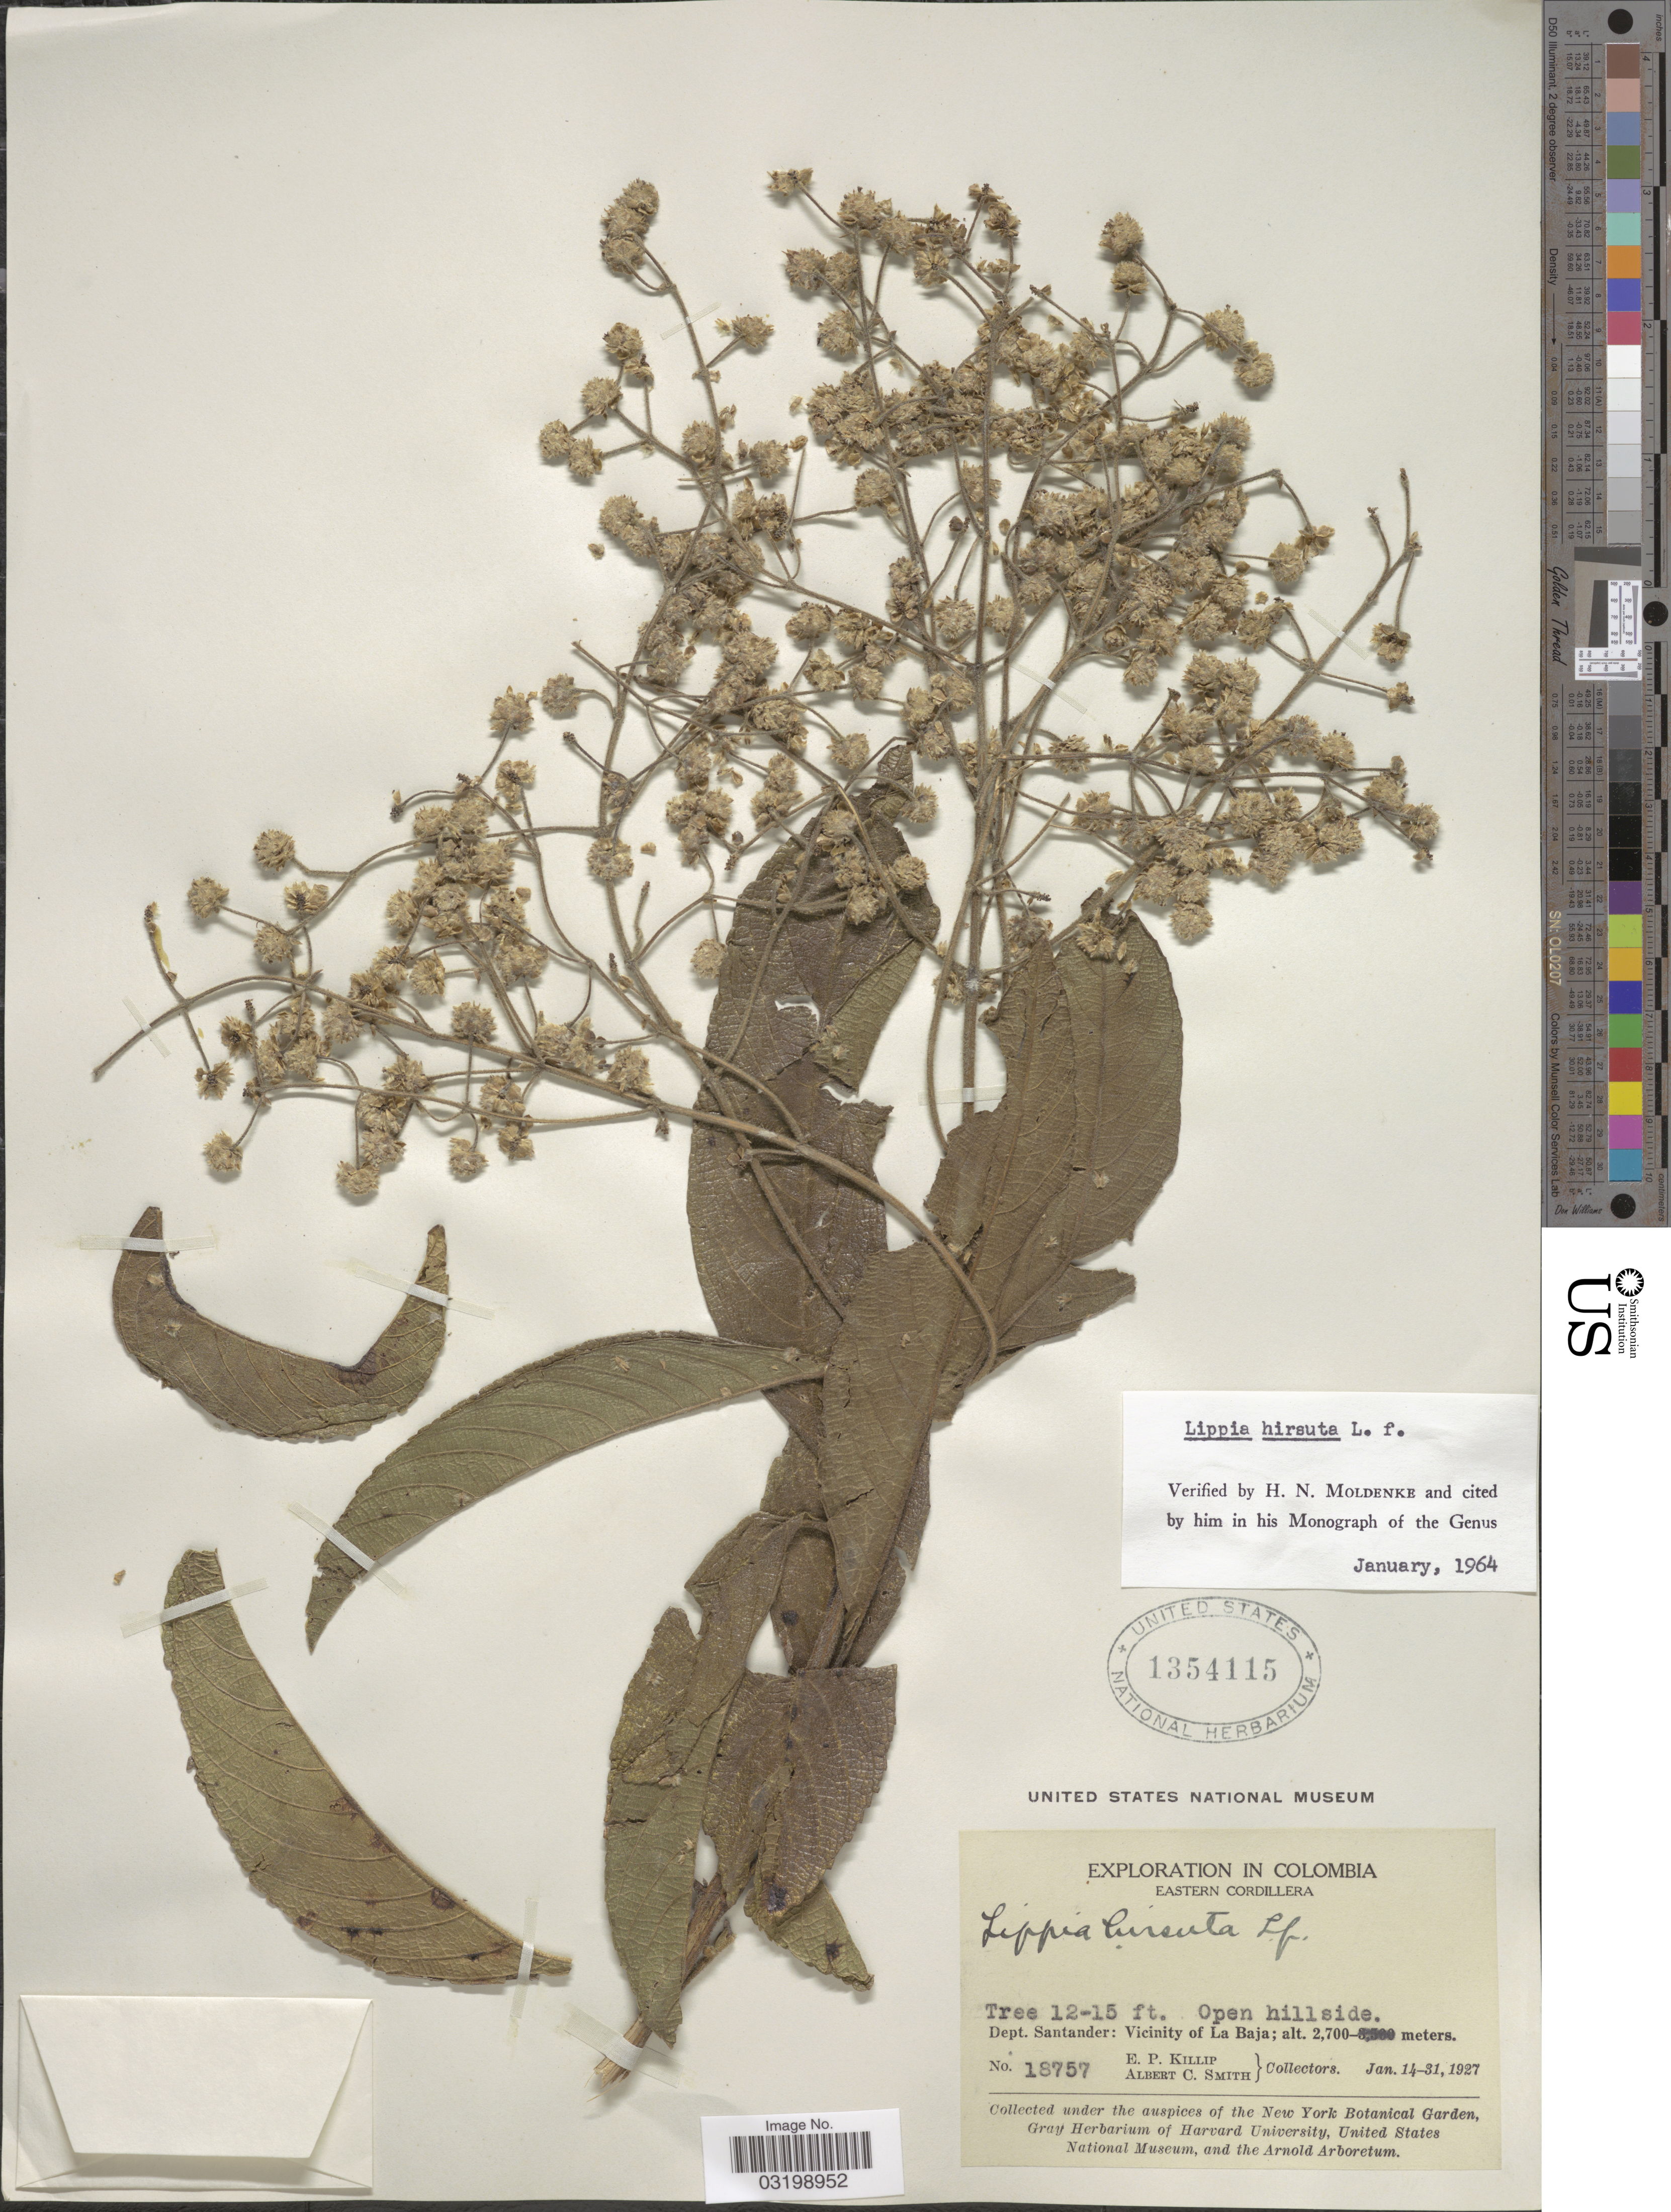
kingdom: Plantae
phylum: Tracheophyta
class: Magnoliopsida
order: Lamiales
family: Verbenaceae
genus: Lippia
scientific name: Lippia hirsuta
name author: L. f.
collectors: E. P. Killip & A. C. Smith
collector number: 18757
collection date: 1927-01-14/1927-01-31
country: Colombia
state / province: Santander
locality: Eastern Cordillera. Dept. Santander: Vicinity of La Baja.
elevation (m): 2700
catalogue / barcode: US 1354115